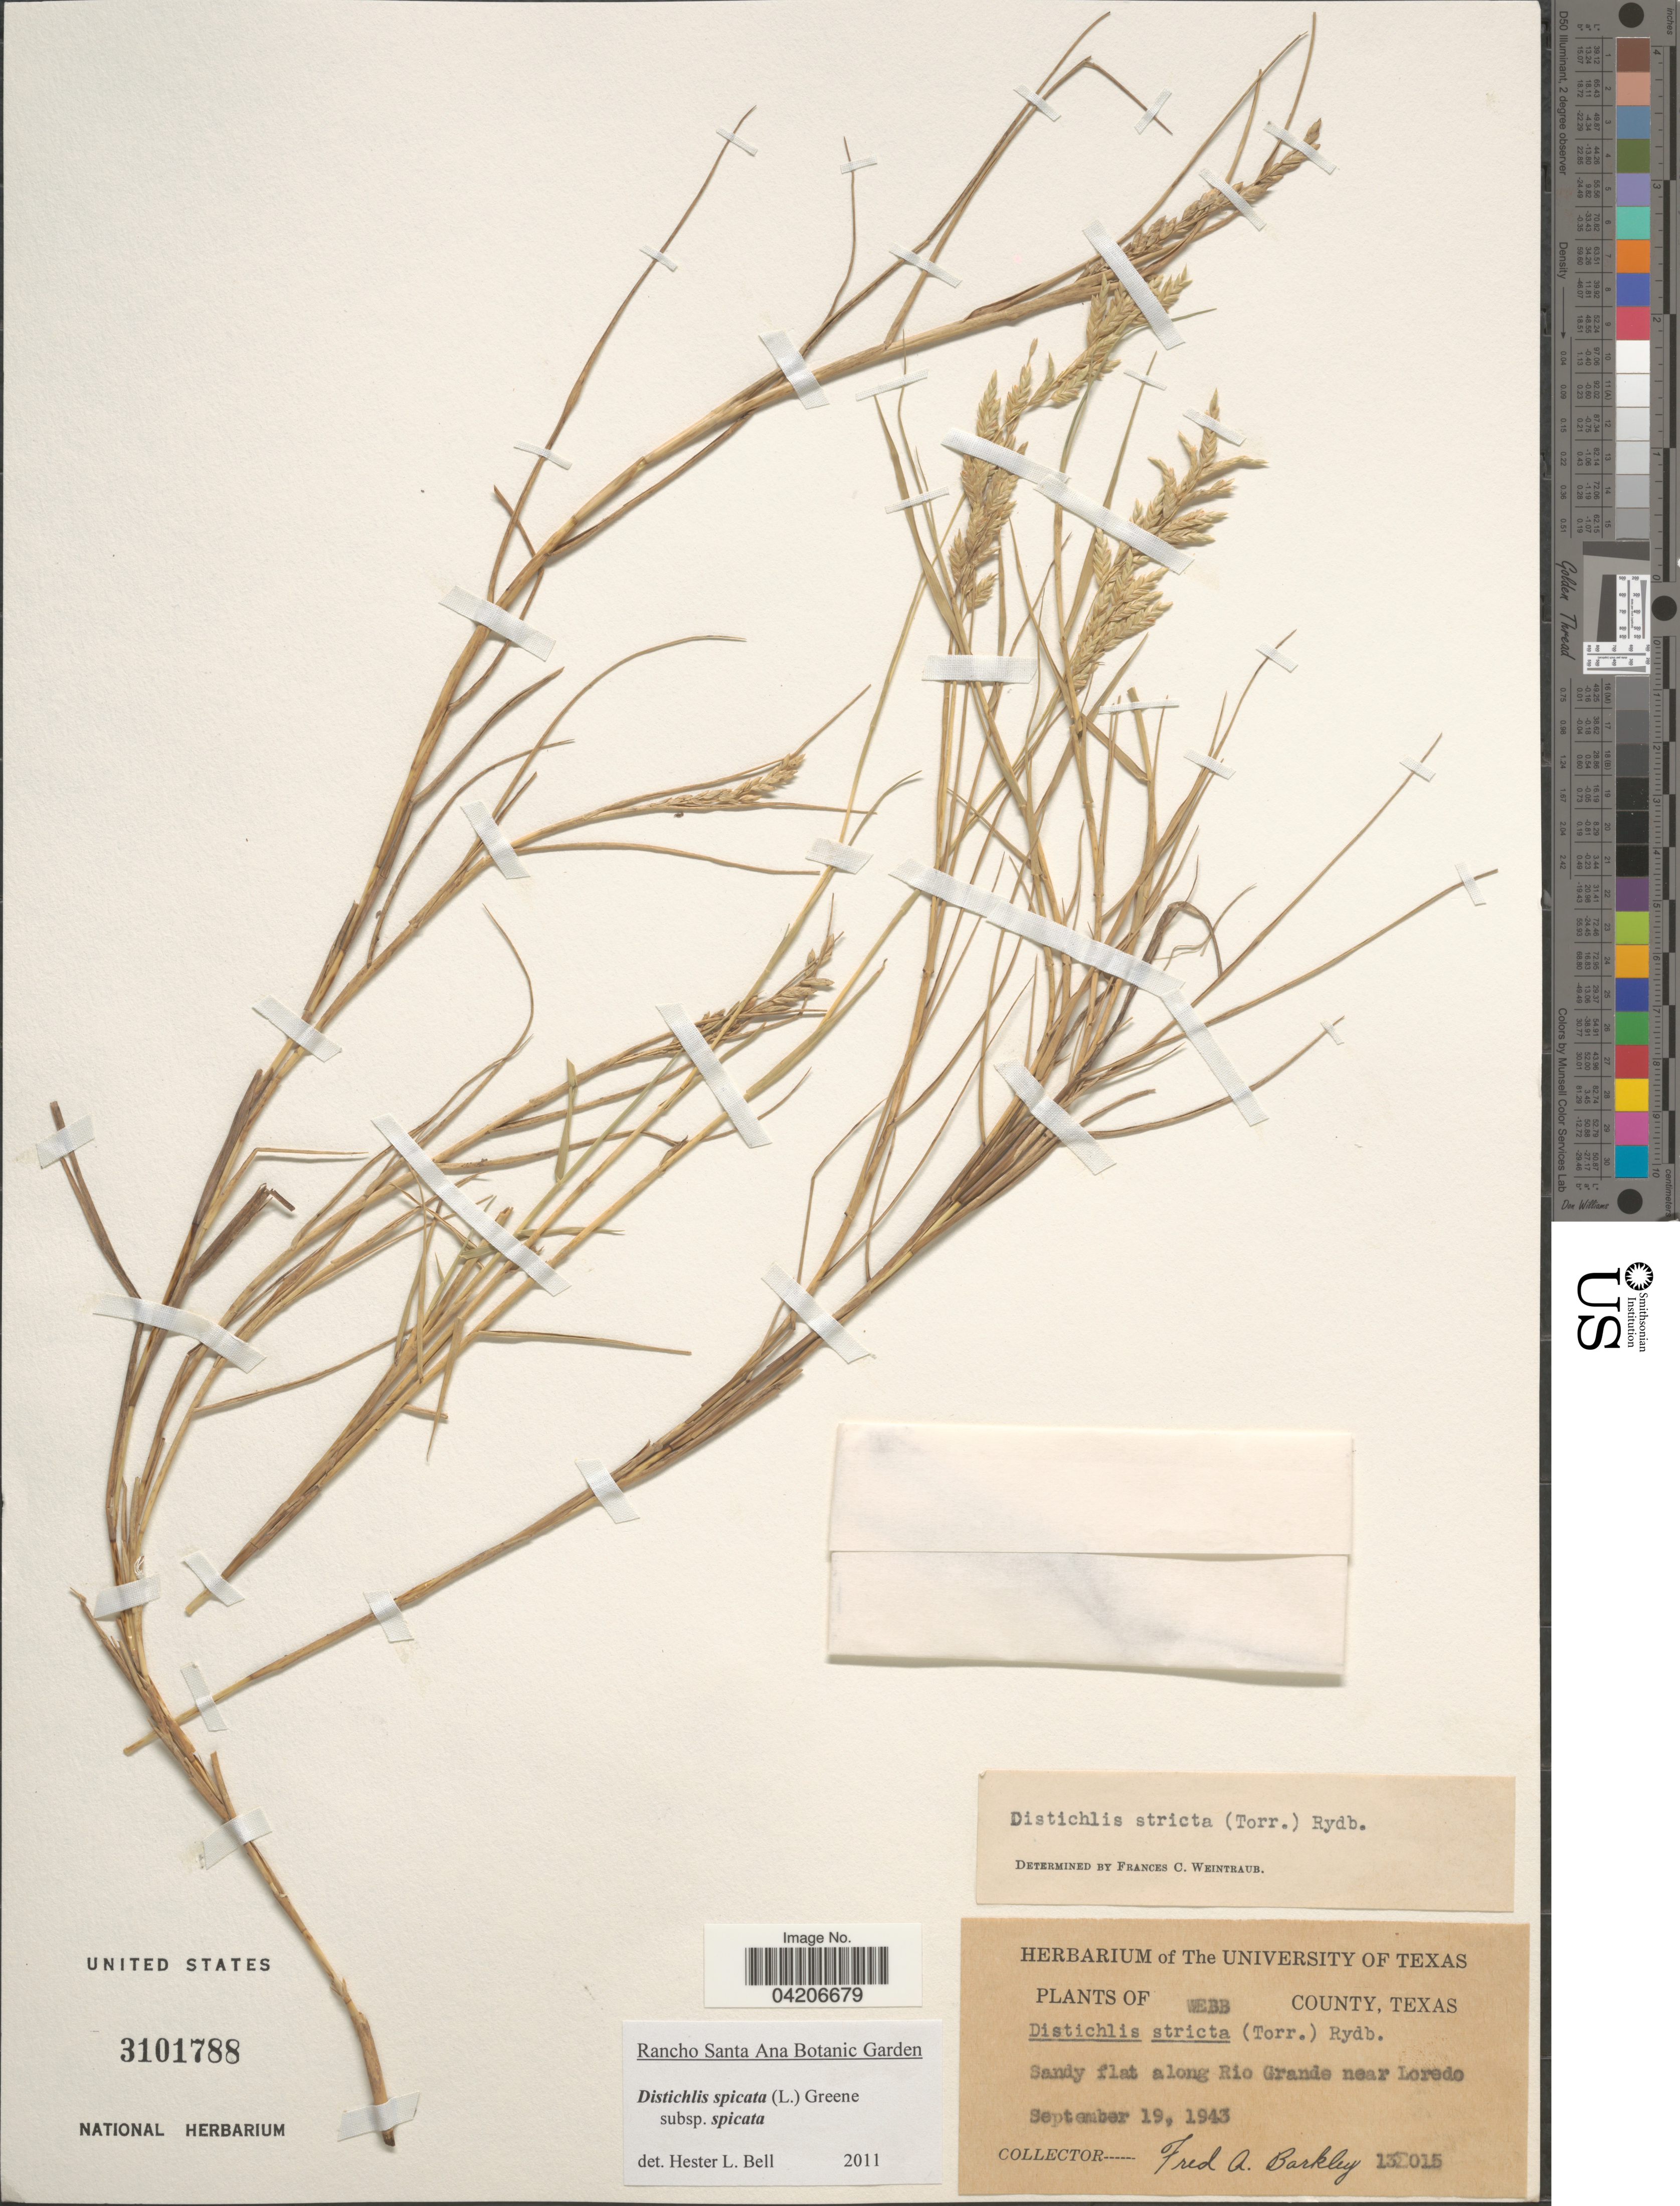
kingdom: Plantae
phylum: Tracheophyta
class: Liliopsida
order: Poales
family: Poaceae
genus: Distichlis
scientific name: Distichlis spicata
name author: (L.) Greene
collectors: F. A. Barkley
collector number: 13E015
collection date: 1943-09-19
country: United States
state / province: Texas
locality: Webb County. Sandy flat along Rio Grande near Loredo.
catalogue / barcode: US 3101788